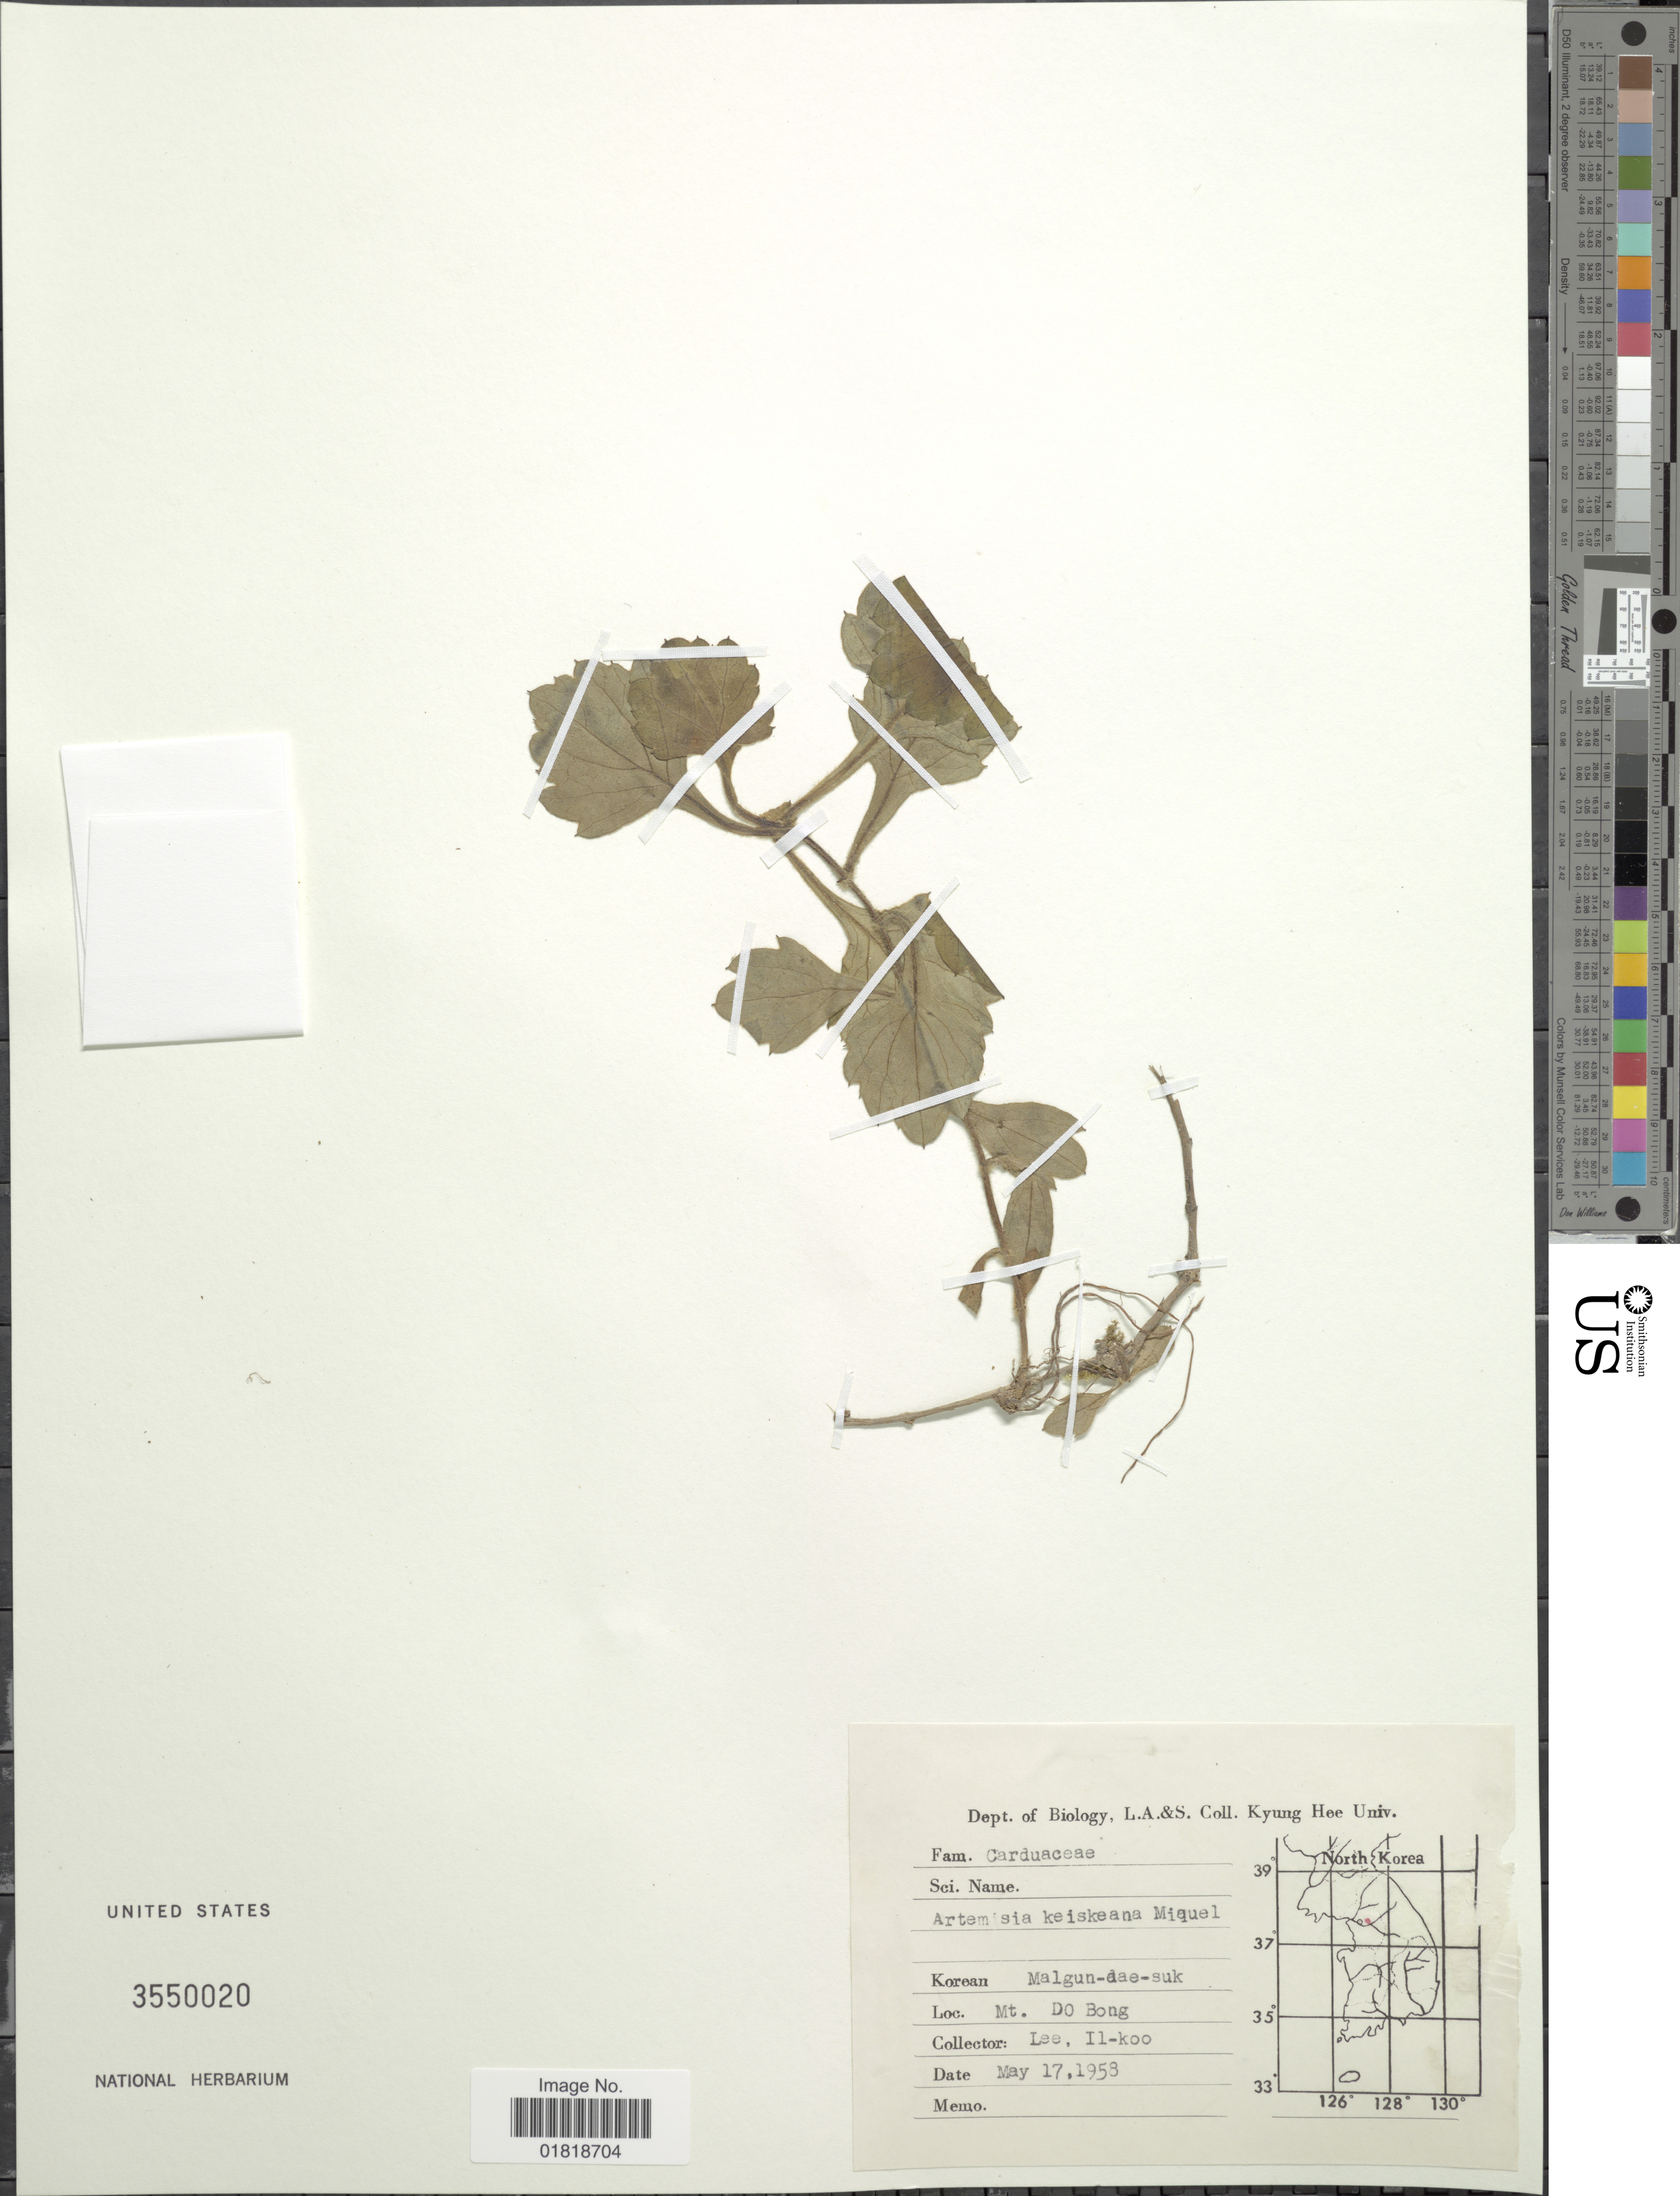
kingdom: Plantae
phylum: Tracheophyta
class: Magnoliopsida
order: Asterales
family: Asteraceae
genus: Artemisia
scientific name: Artemisia keiskeana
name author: Miq.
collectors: I. Lee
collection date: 1958-05-17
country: South Korea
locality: Mt. Do Bong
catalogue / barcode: US 3550020